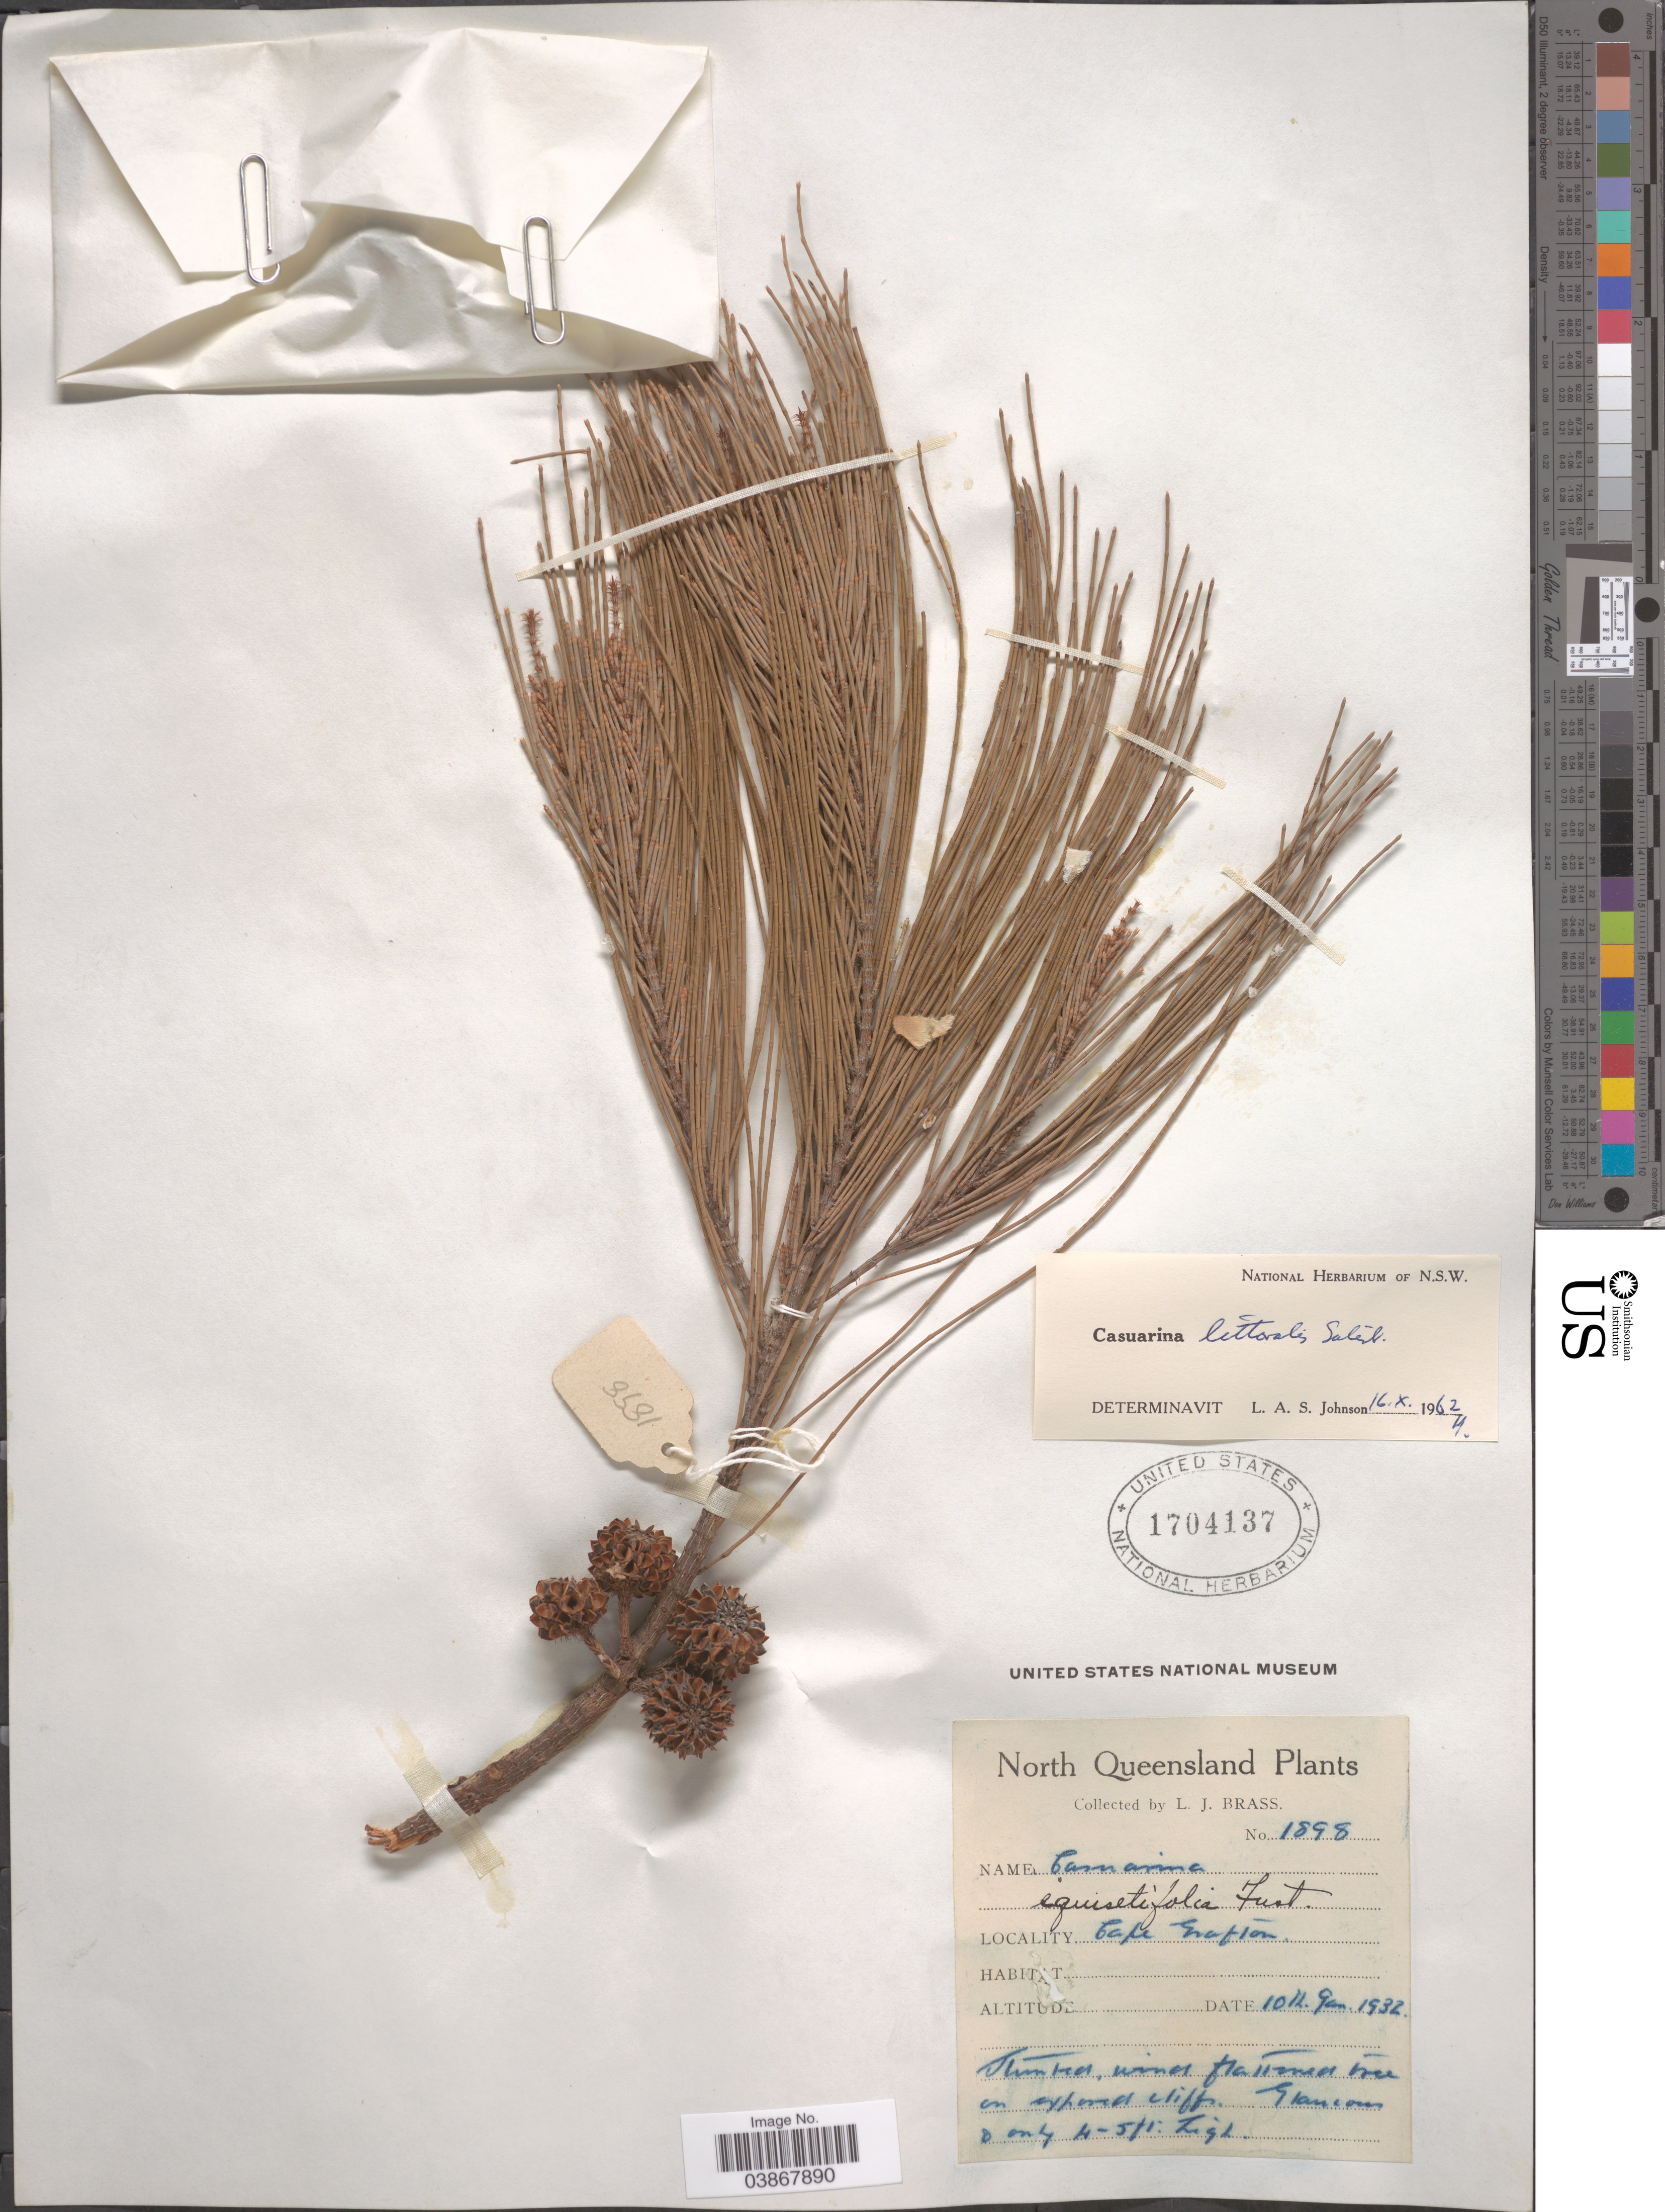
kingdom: Plantae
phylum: Tracheophyta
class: Magnoliopsida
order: Fagales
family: Casuarinaceae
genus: Casuarina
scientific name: Casuarina littoralis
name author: Salisb.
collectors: L. J. Brass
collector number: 1898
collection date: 1932-01-10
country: Australia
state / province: Queensland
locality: North Queensland. Cape Grafton.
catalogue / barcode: US 1704137